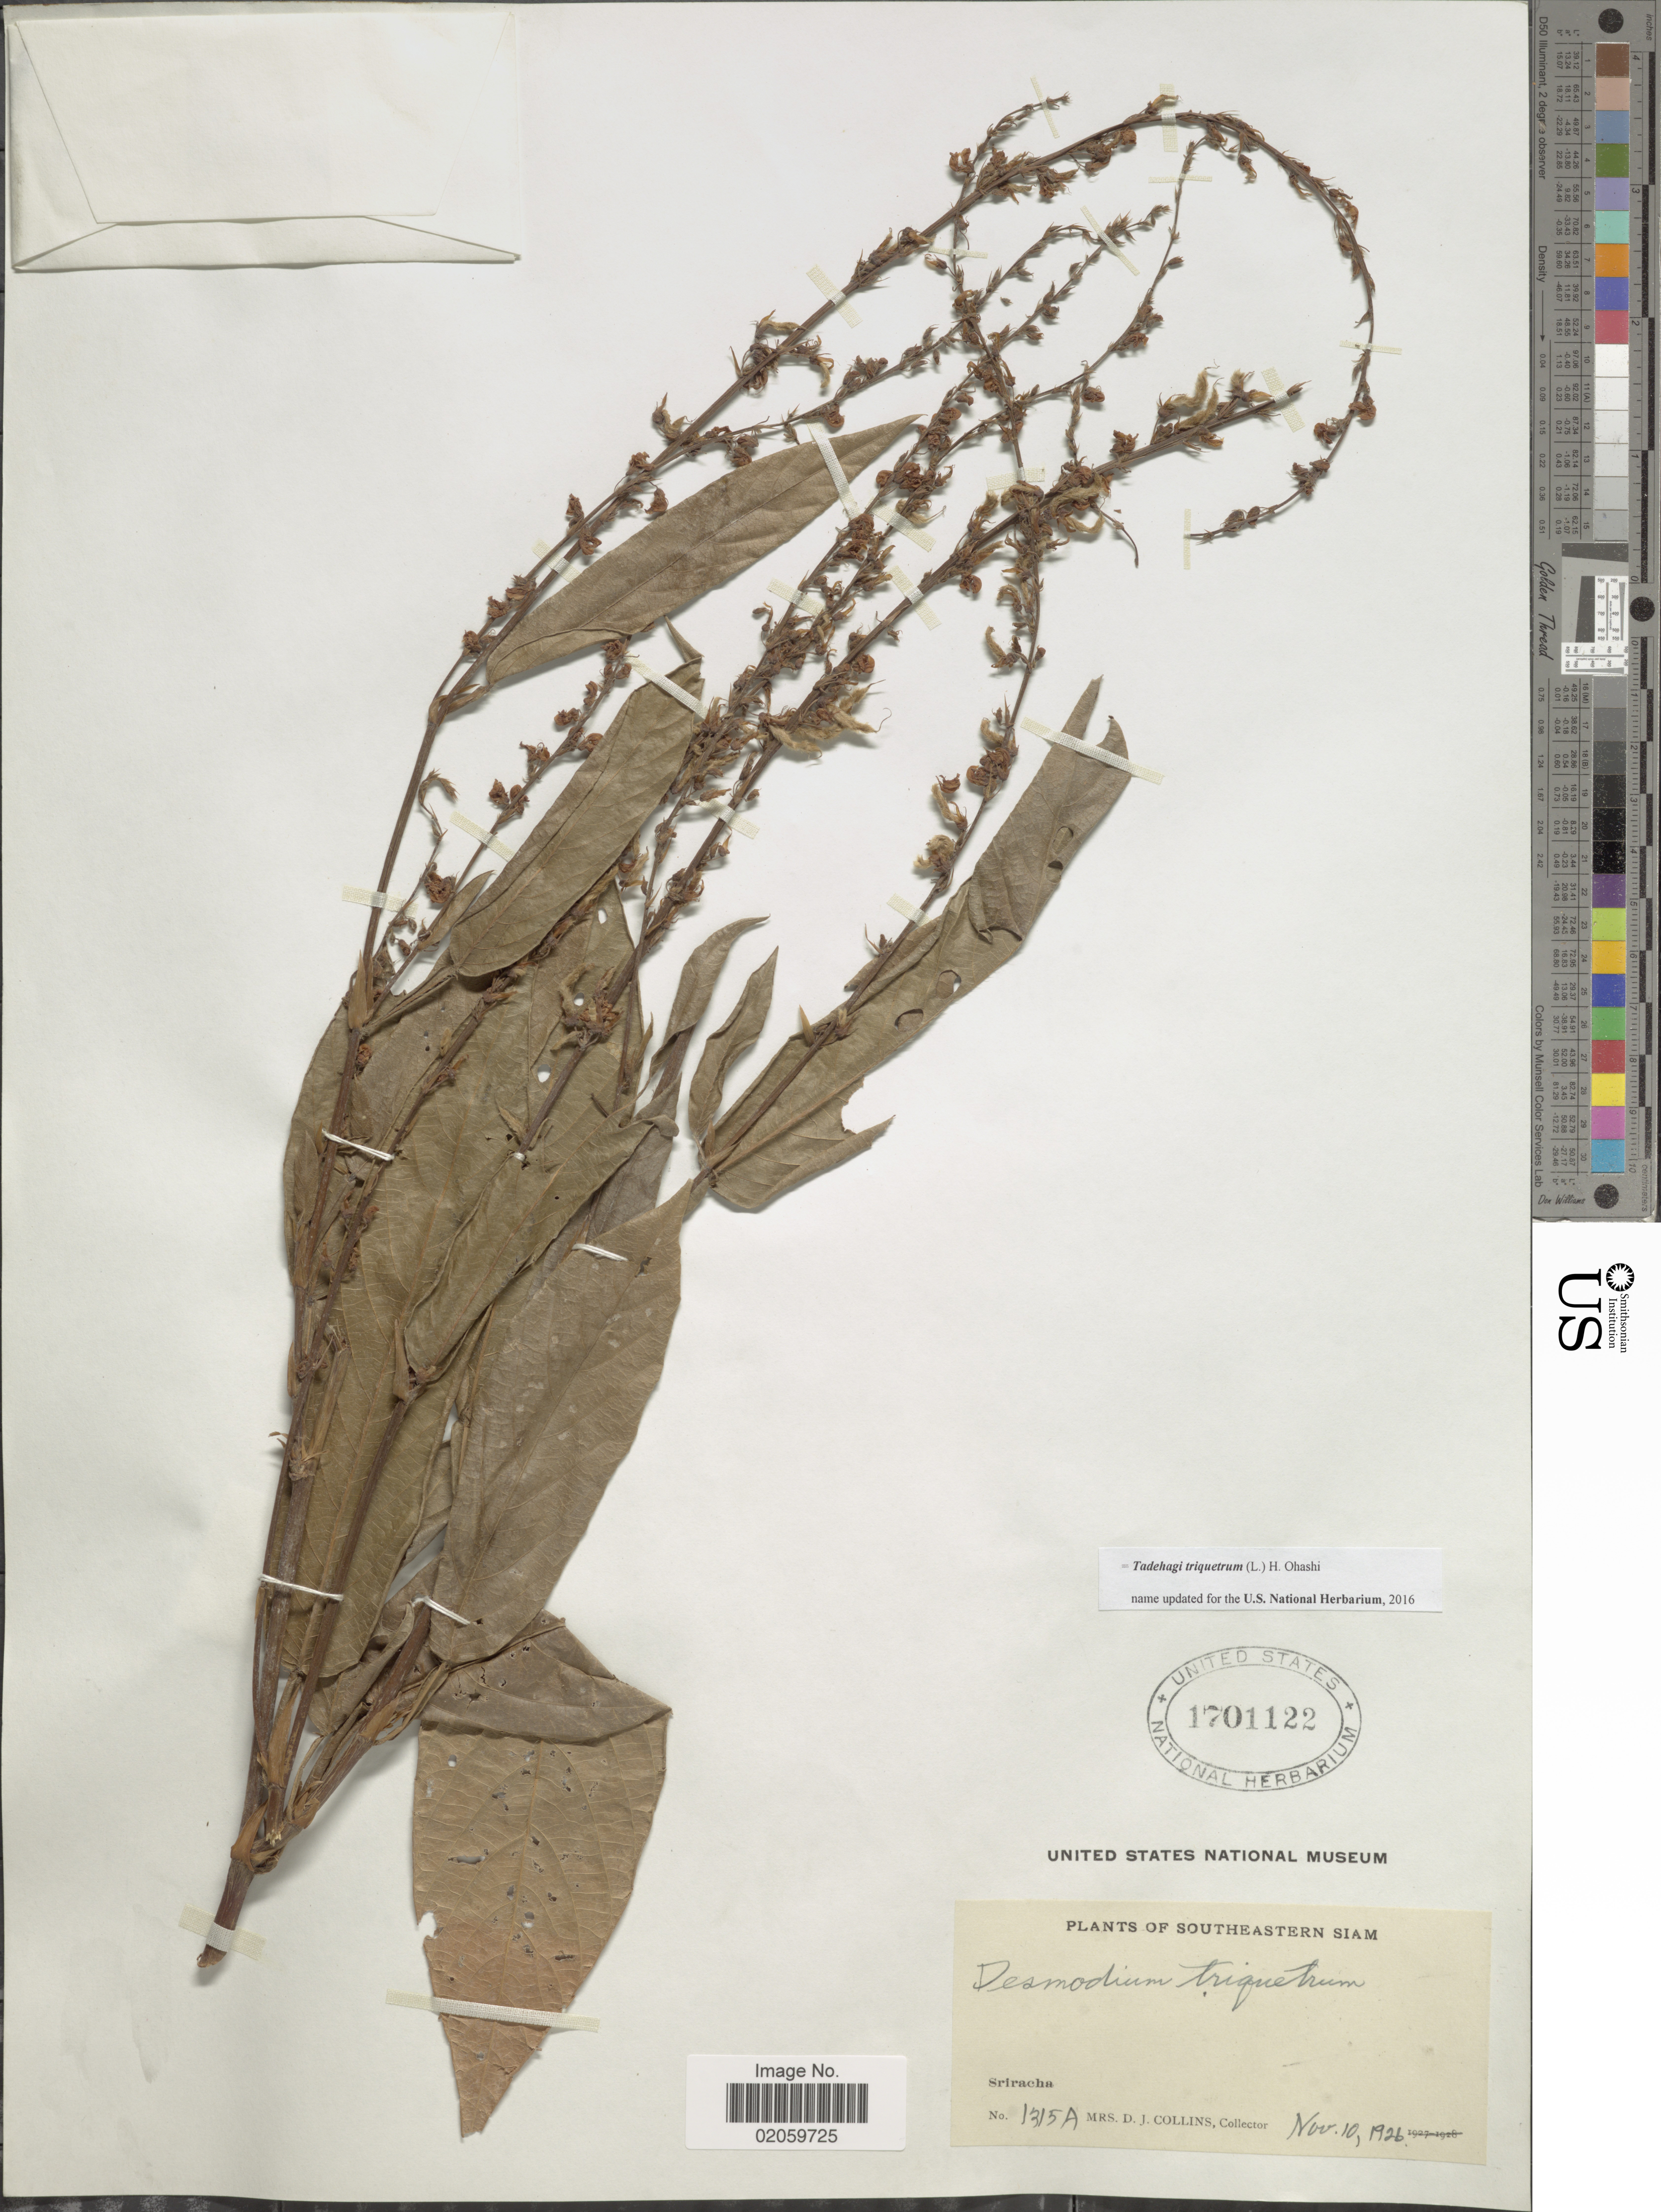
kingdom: Plantae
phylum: Tracheophyta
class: Magnoliopsida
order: Fabales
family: Fabaceae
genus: Tadehagi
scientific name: Tadehagi triquetrum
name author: (L.) H. Ohashi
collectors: Mrs. D. J. Collins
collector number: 1315A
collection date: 1926-11-10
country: Thailand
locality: Southeastern Siam, Sriacha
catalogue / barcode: US 1701122